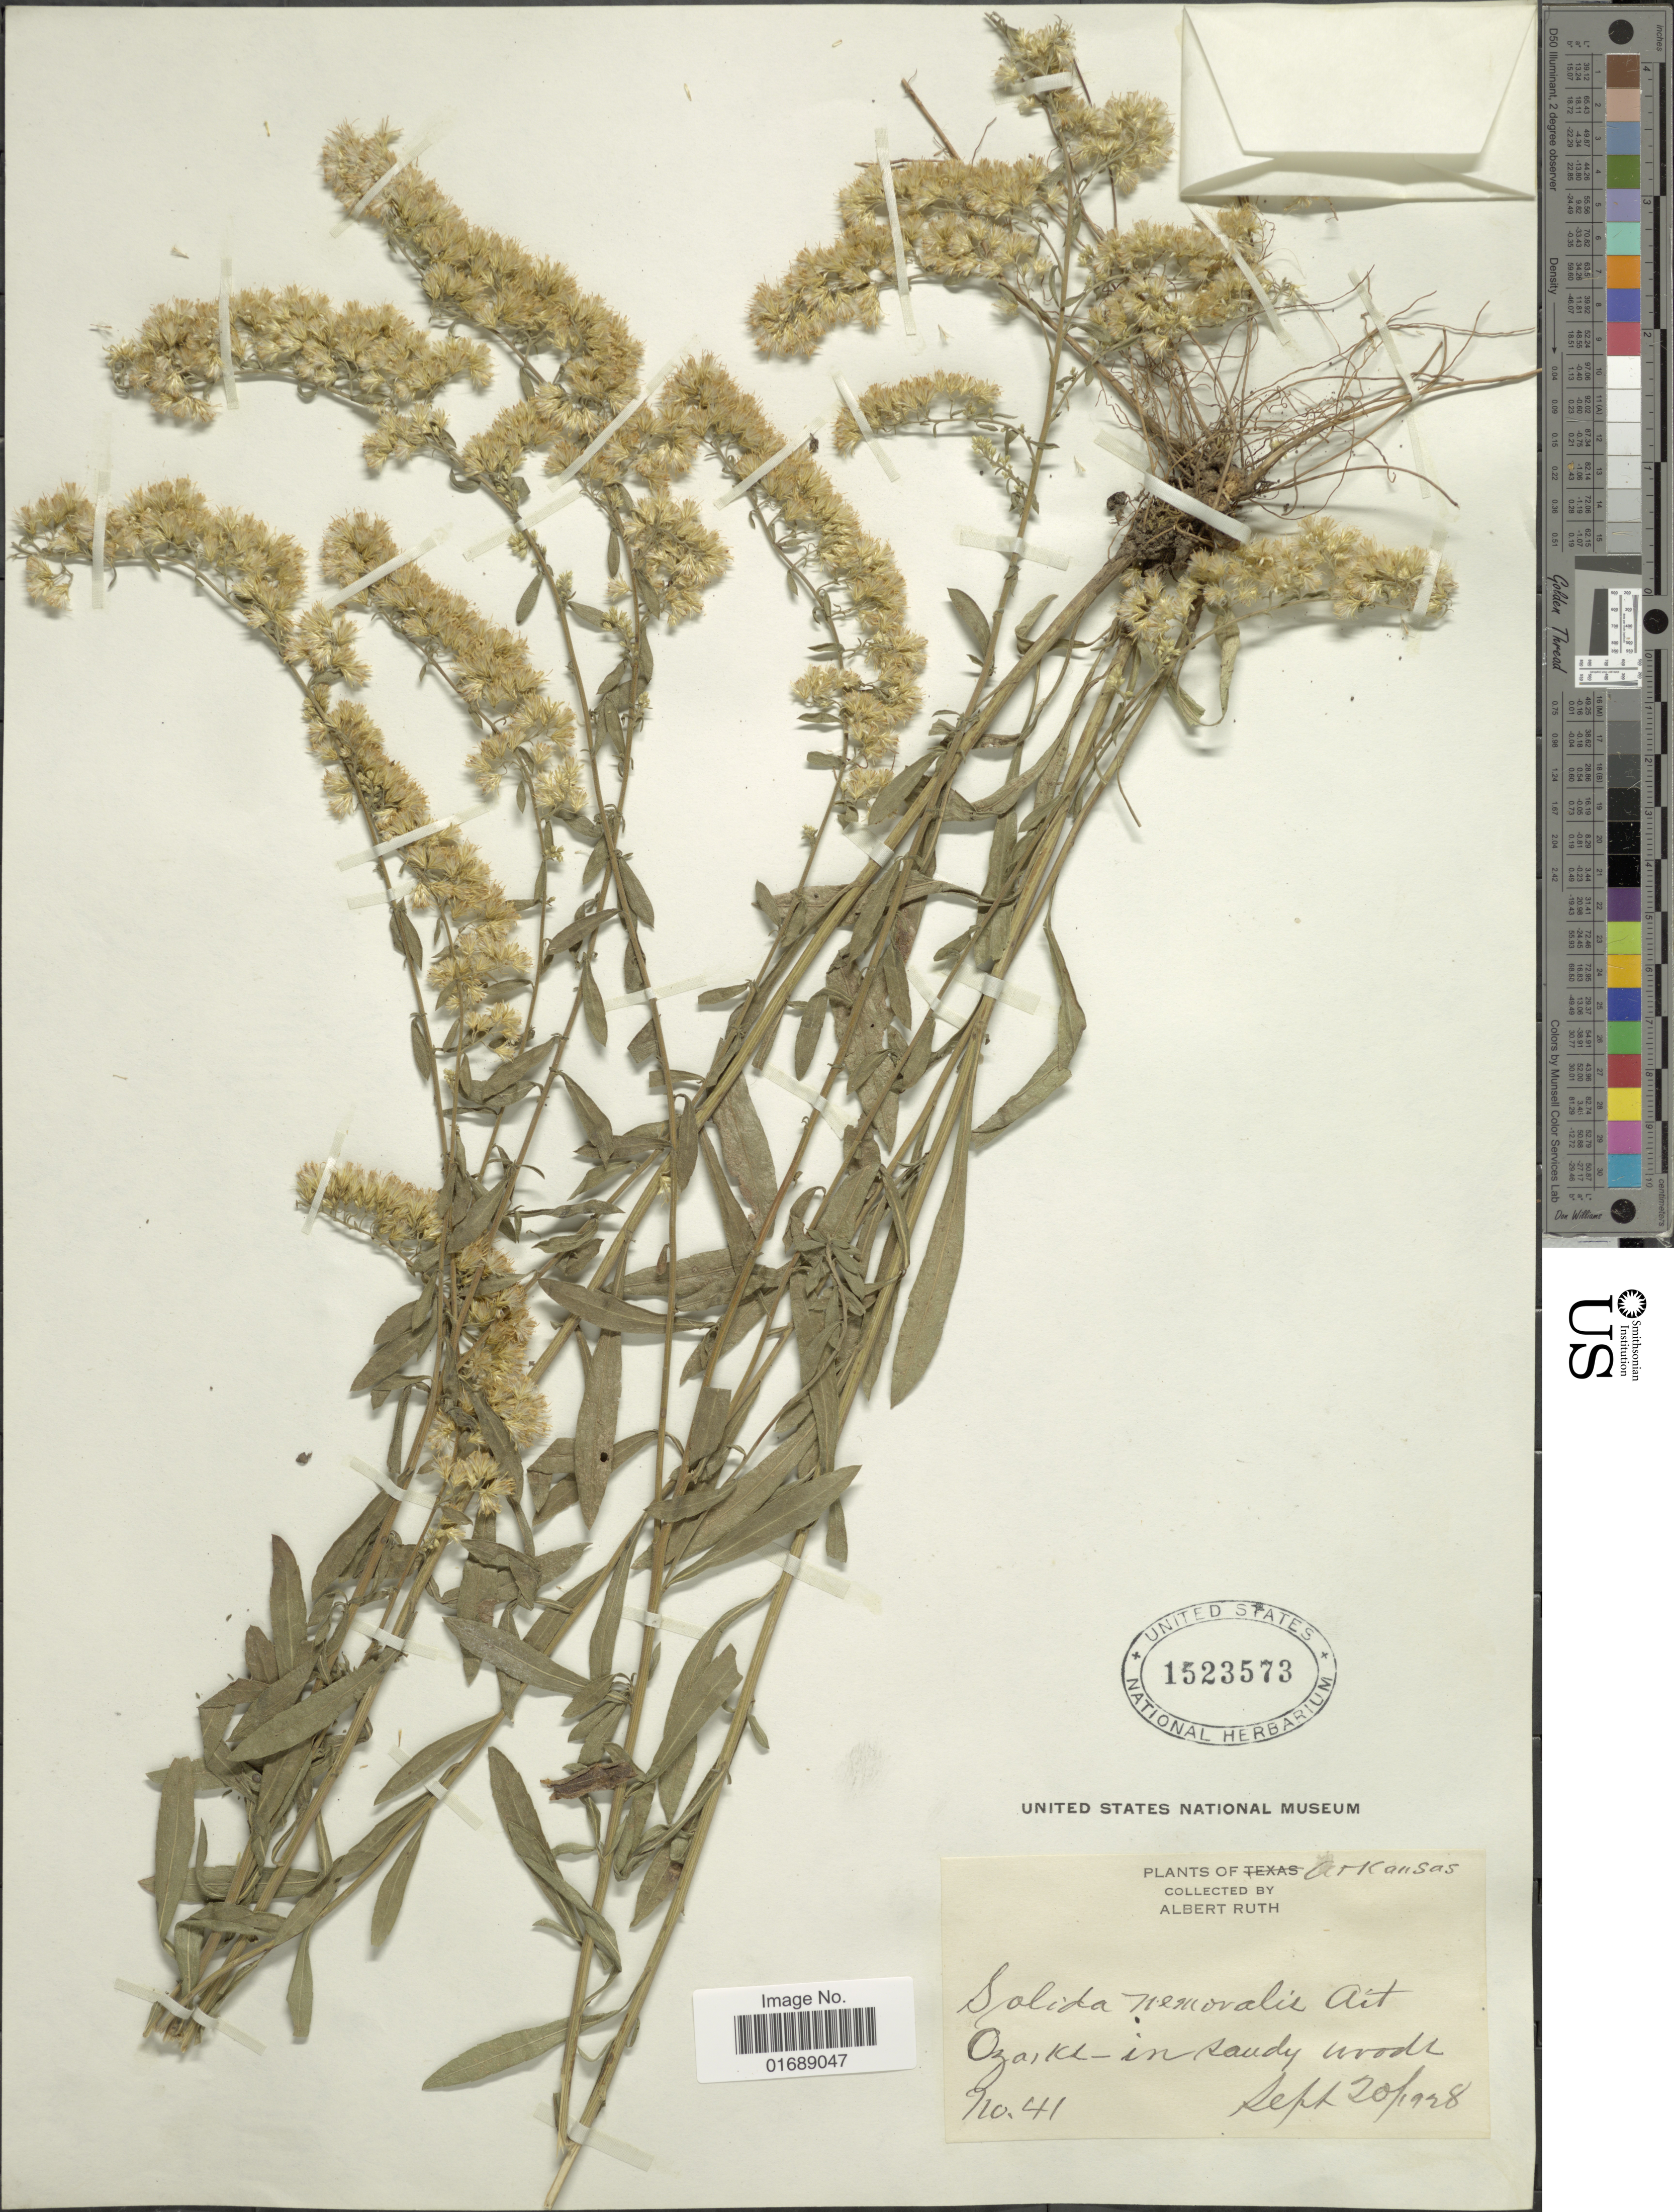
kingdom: Plantae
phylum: Tracheophyta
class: Magnoliopsida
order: Asterales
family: Asteraceae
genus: Solidago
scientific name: Solidago nemoralis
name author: Aiton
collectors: A. Ruth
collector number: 41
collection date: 1928-09-20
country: United States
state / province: Arkansas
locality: Ozarks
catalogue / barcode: US 1523573